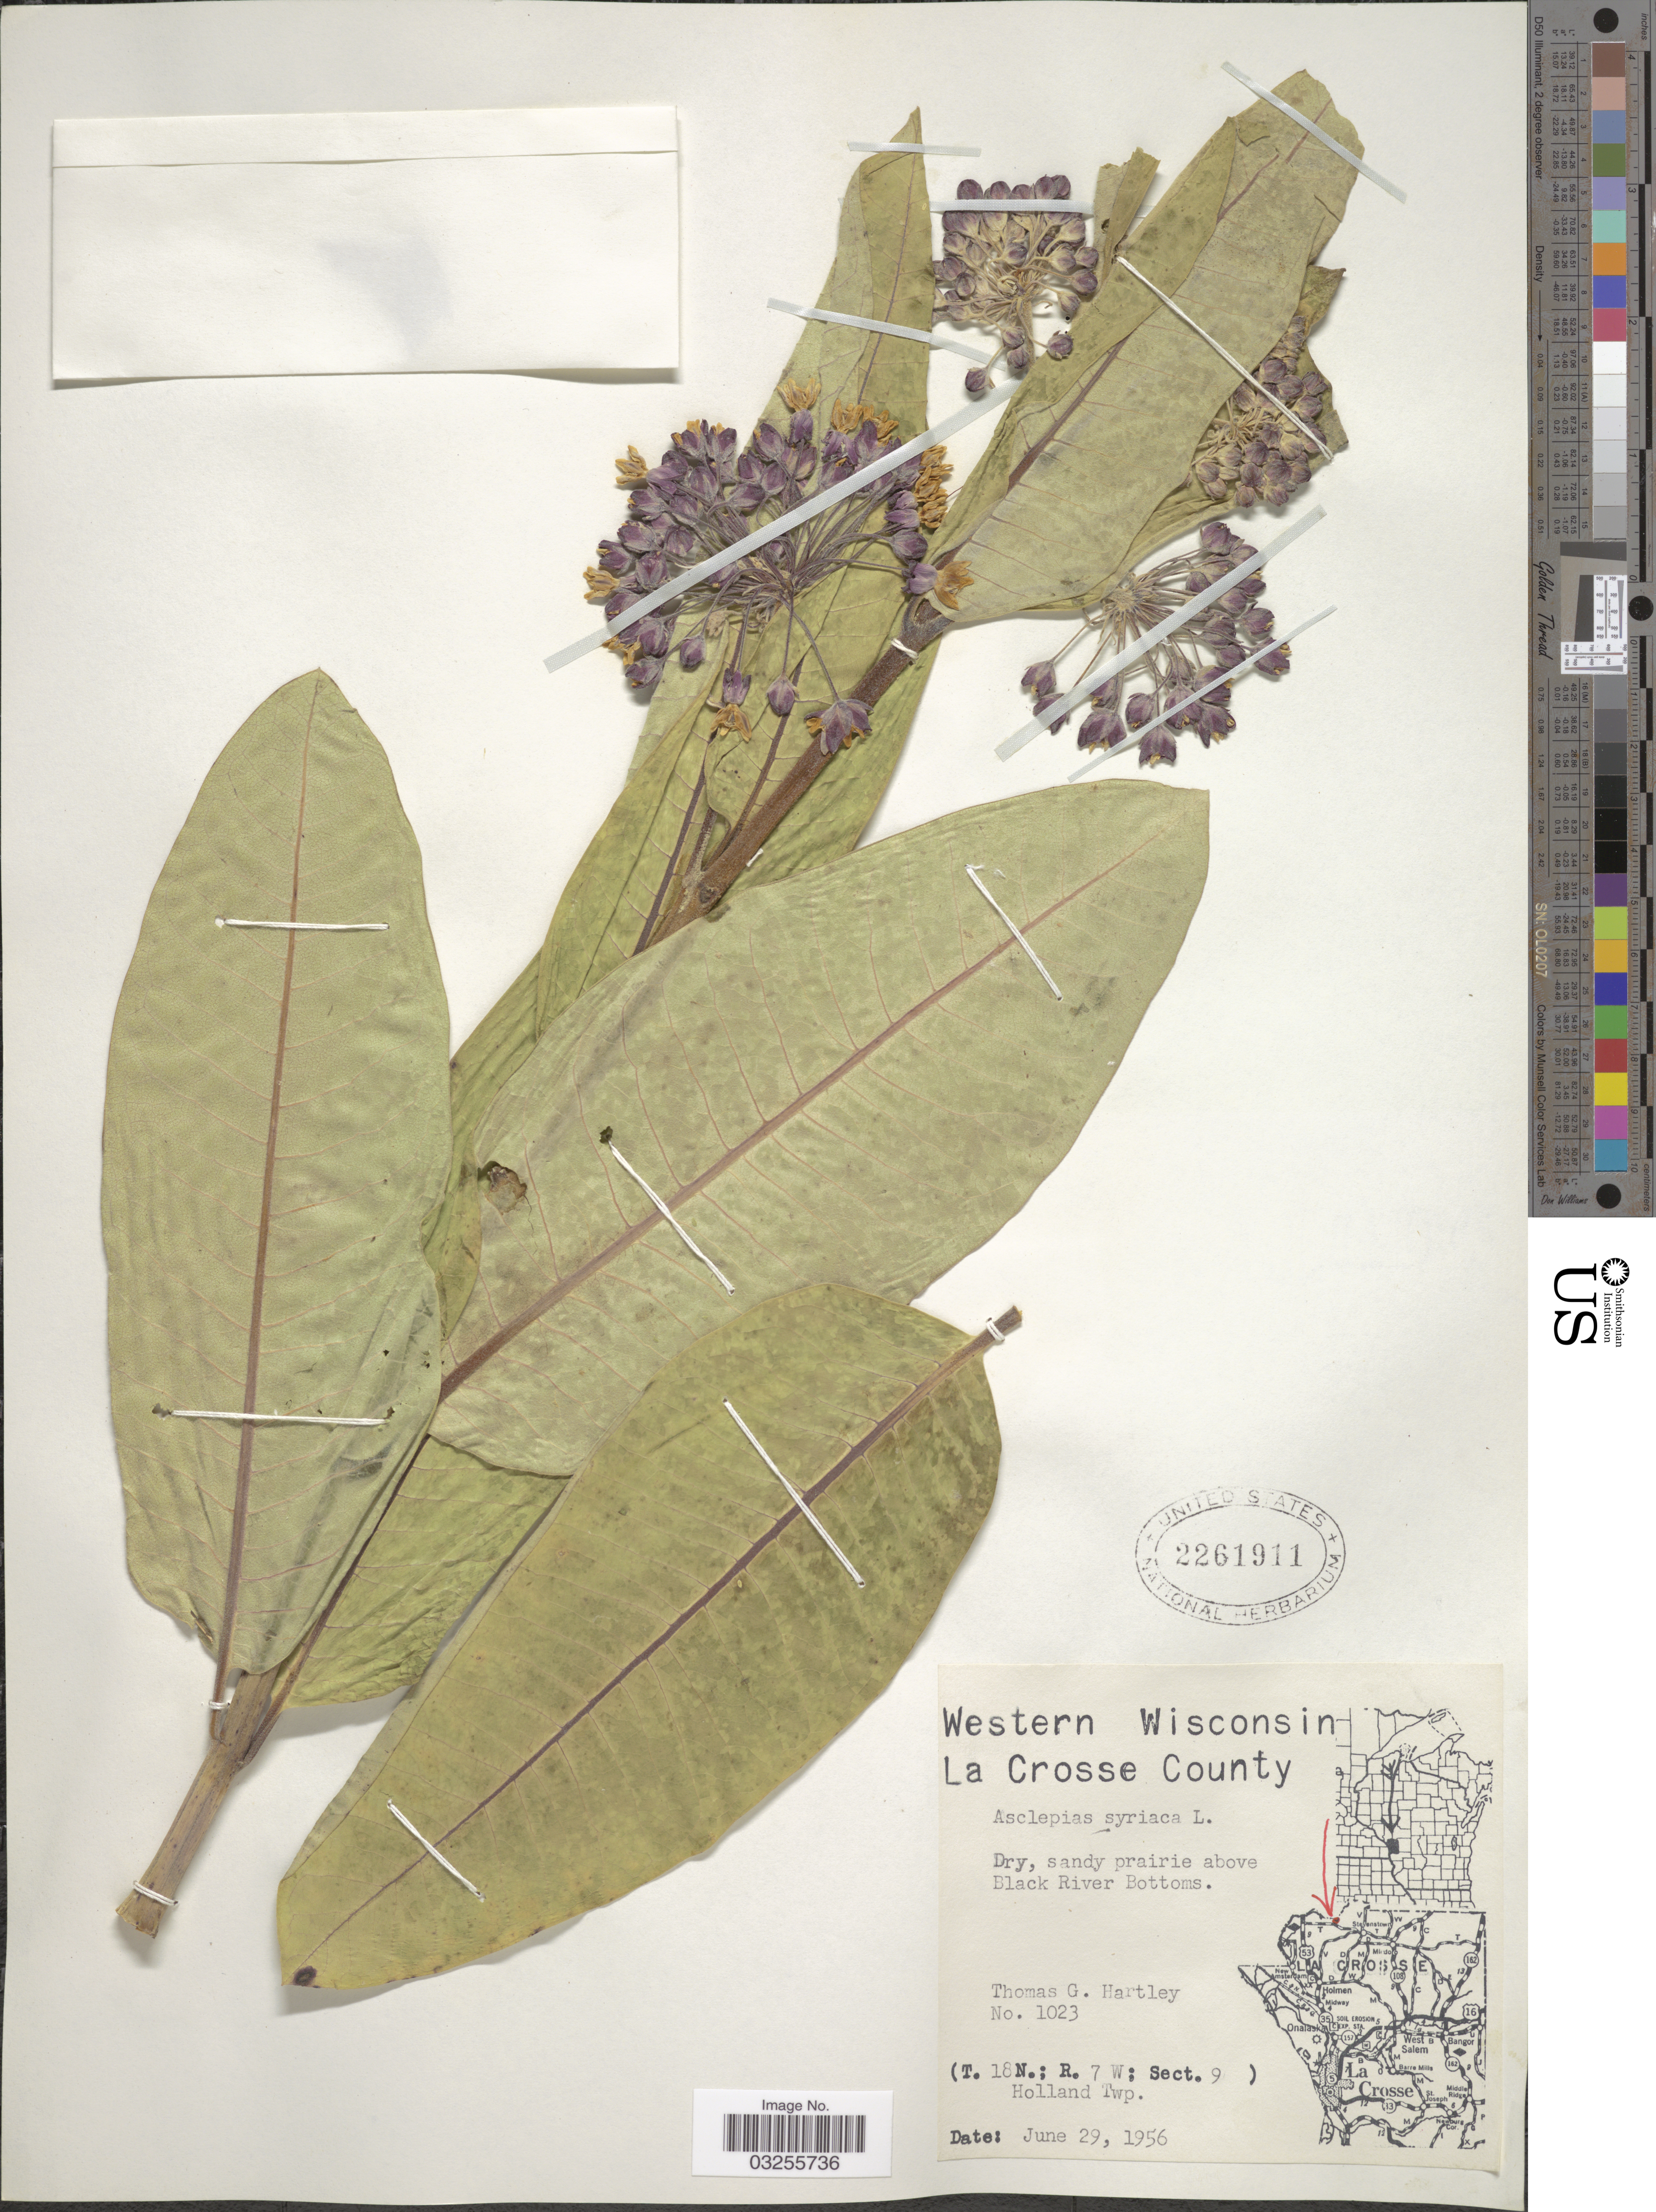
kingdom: Plantae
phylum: Tracheophyta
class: Magnoliopsida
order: Gentianales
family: Apocynaceae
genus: Asclepias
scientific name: Asclepias syriaca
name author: L.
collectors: T. G. Hartley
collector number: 1023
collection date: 1956-06-29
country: United States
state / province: Wisconsin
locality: Western Wisconsin. La Crosse County. Dry, sandy prairie above Black River Bottoms. (T. 18N.; R. 7 W; Sect. 9). Holland Twp.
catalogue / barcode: US 2261911